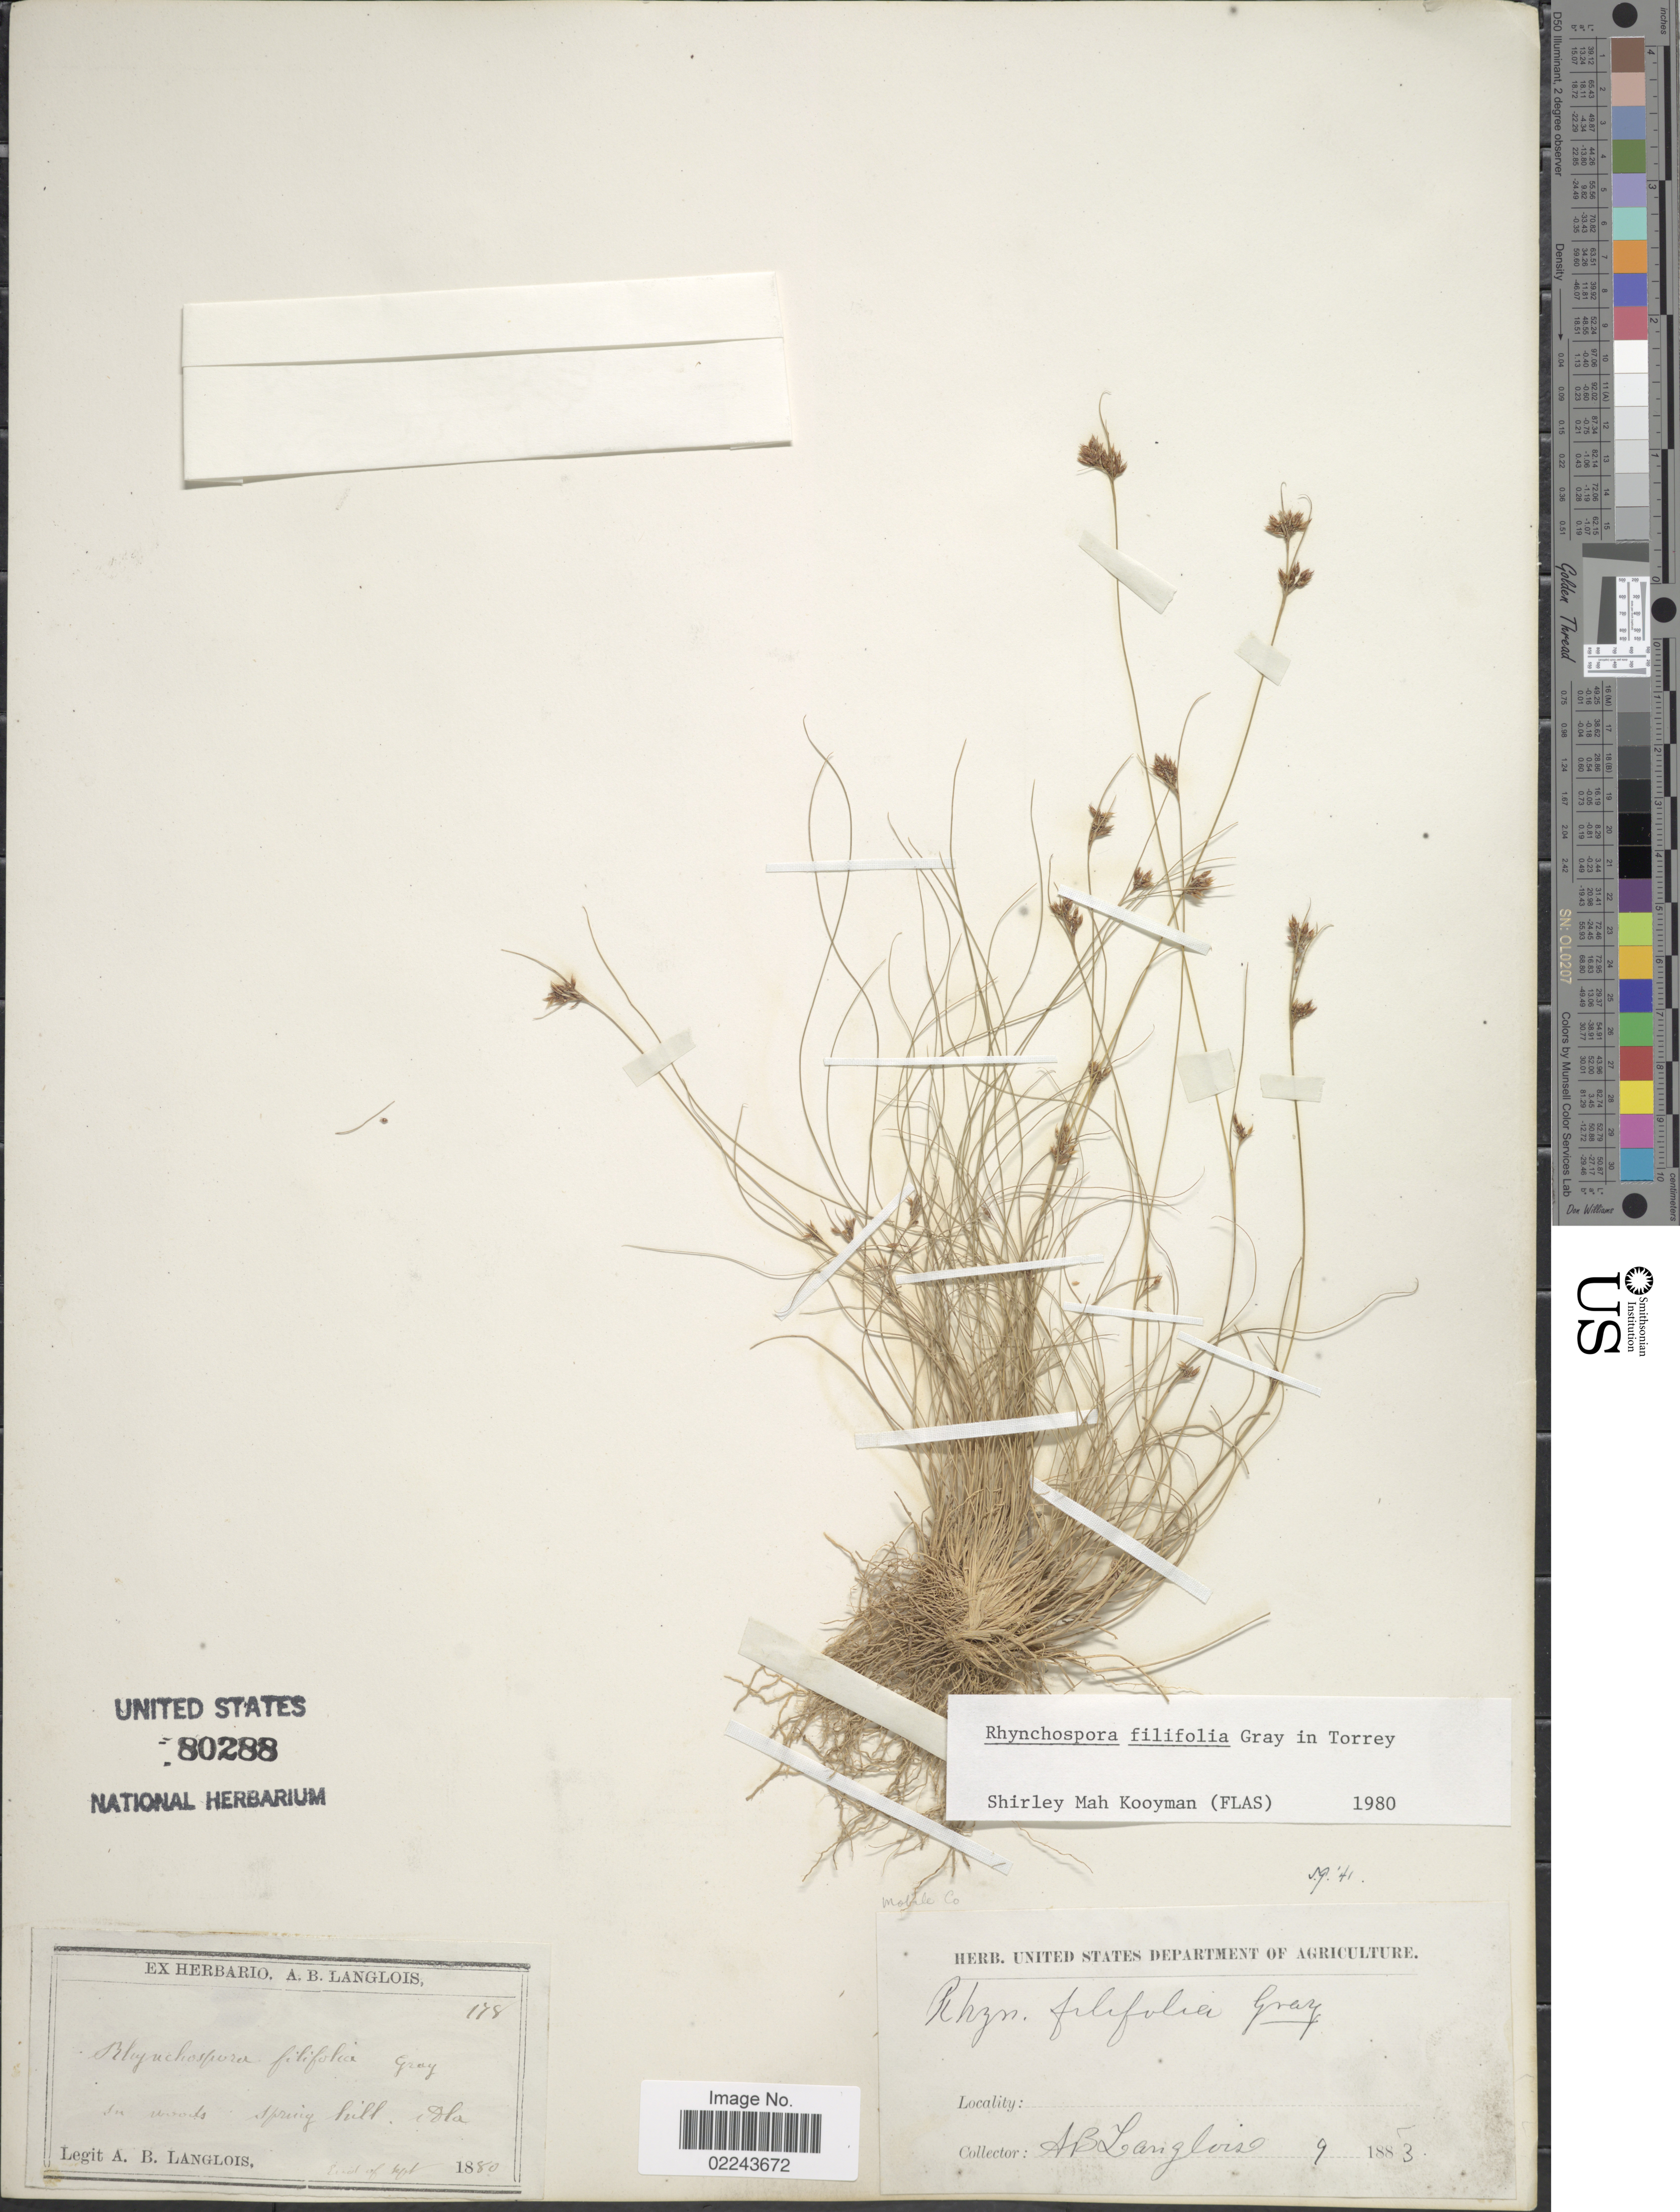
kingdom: Plantae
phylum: Tracheophyta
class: Liliopsida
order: Poales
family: Cyperaceae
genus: Rhynchospora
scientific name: Rhynchospora filifolia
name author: A. Gray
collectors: A. Langlois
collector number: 178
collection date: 1880-09/1883-09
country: United States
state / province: Florida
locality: Spring Hill, Fla.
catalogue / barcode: US 80288